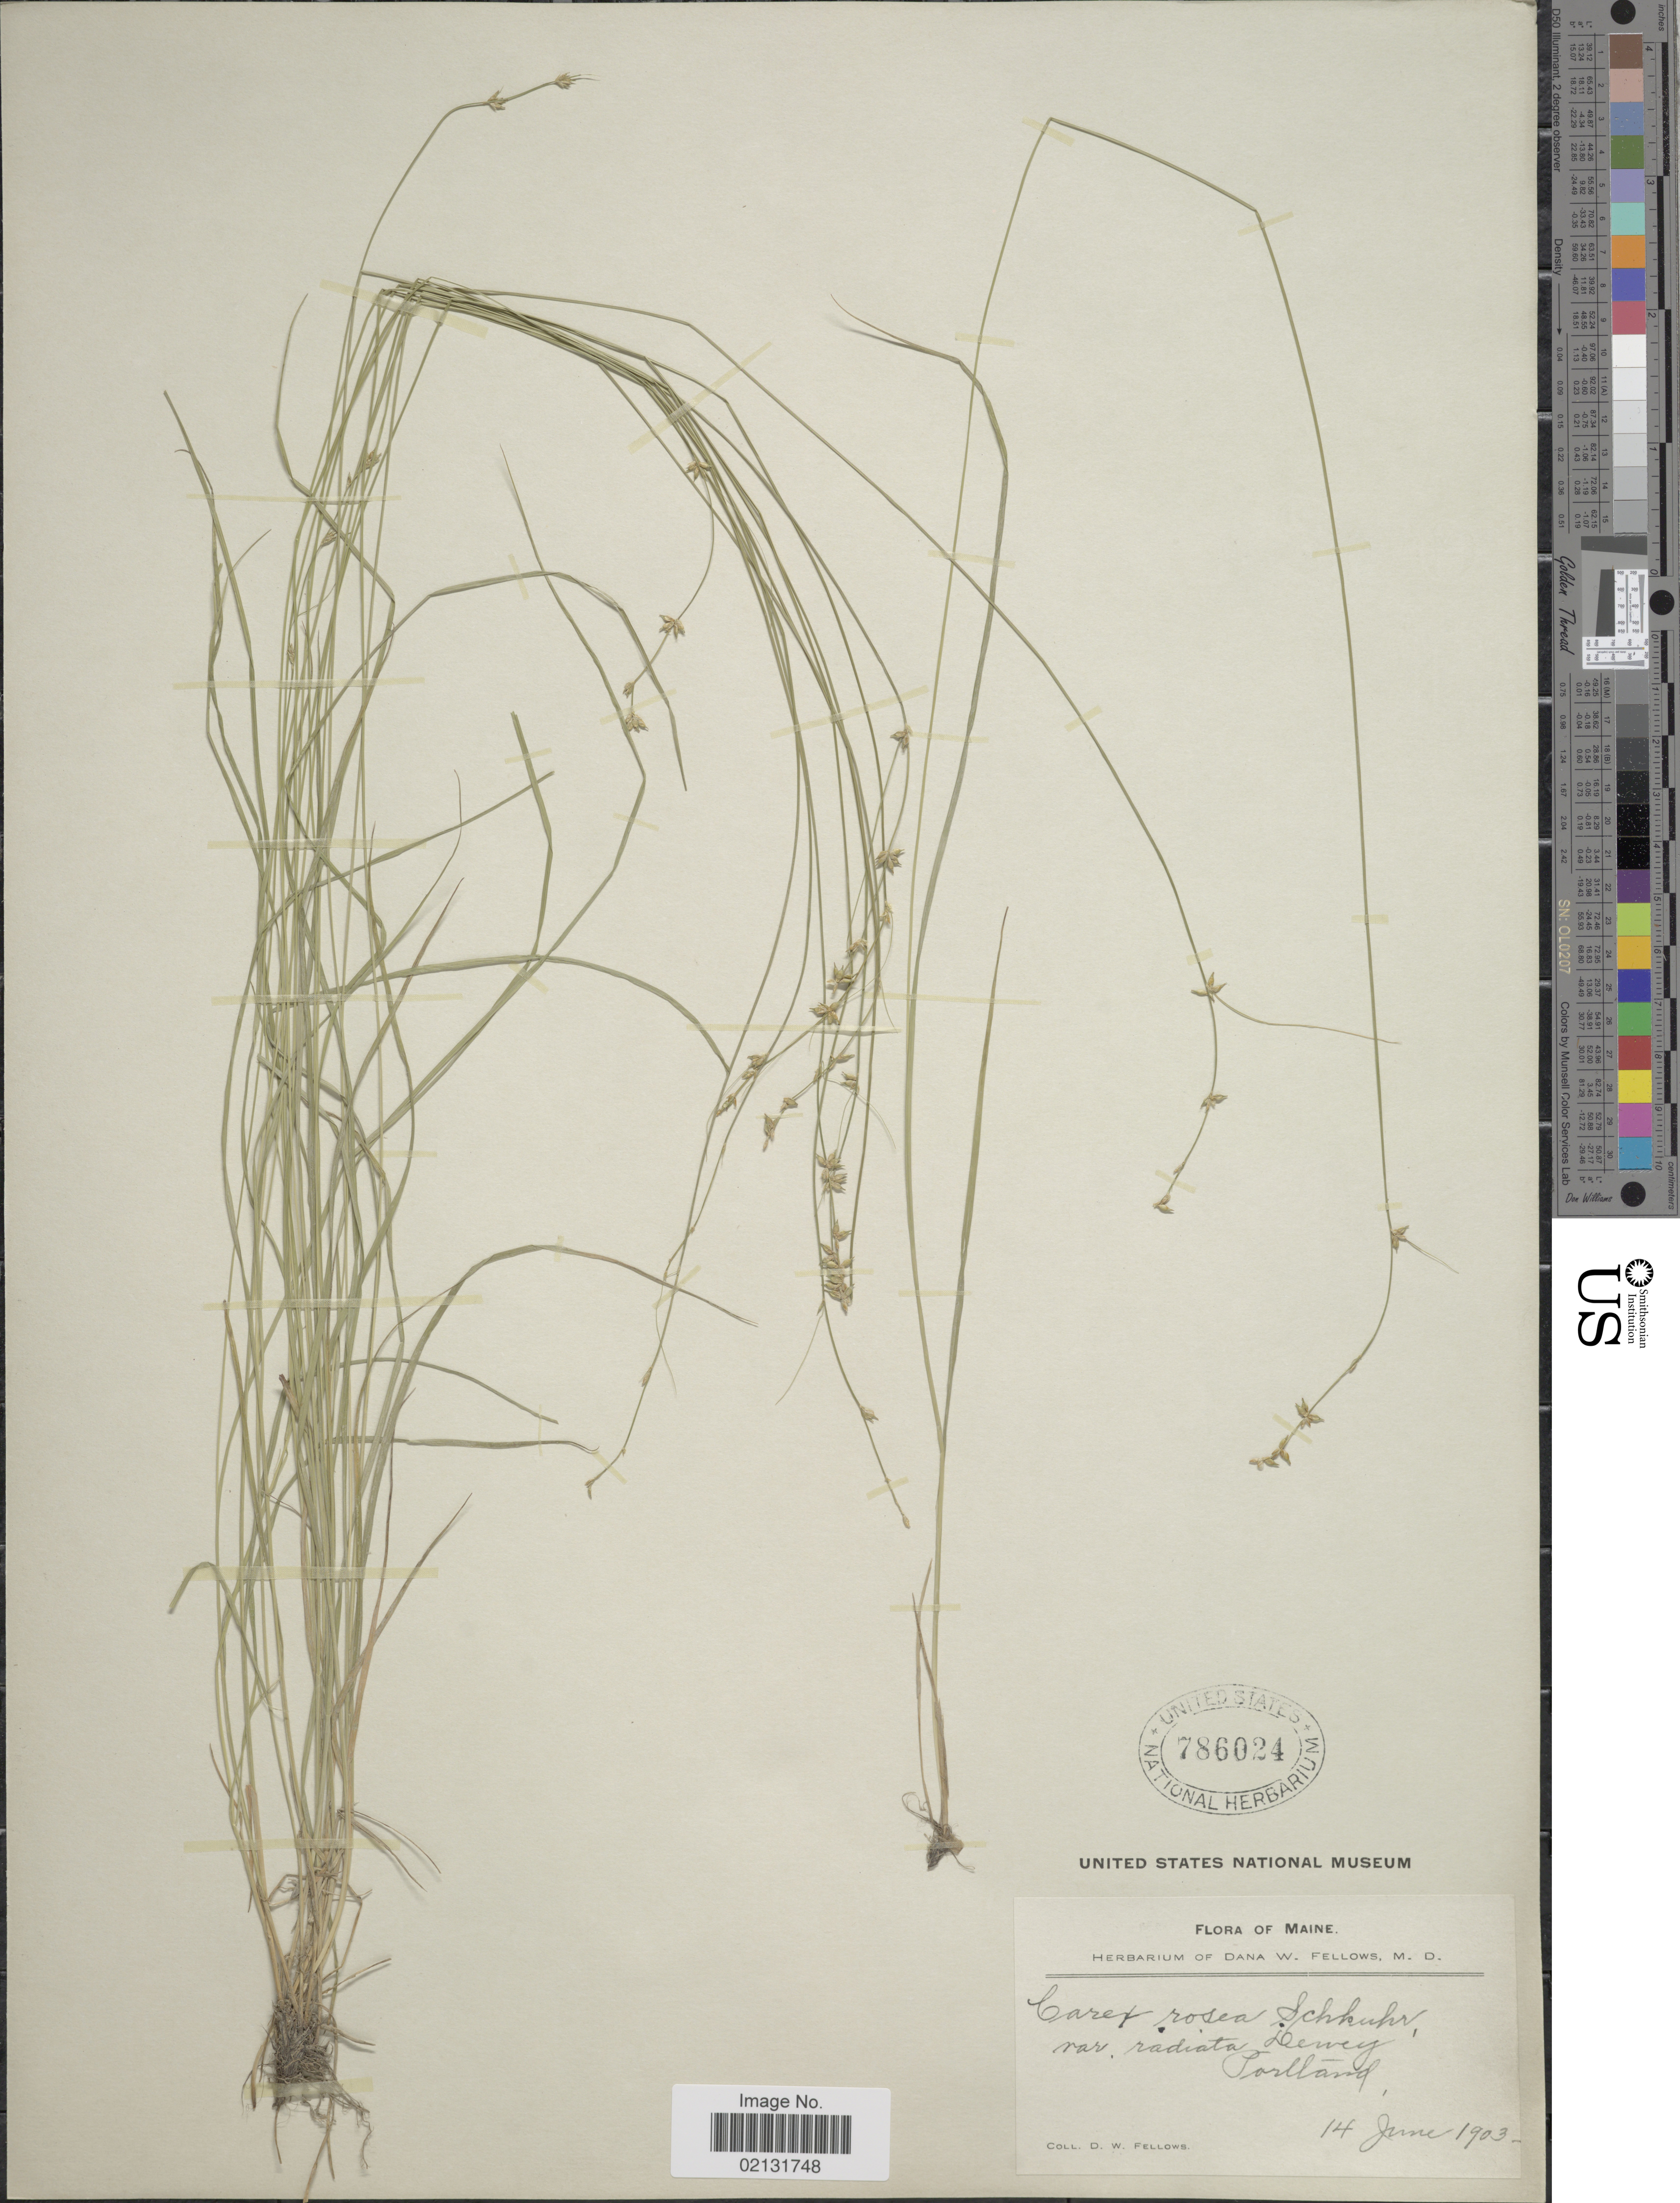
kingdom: Plantae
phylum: Tracheophyta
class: Liliopsida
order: Poales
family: Cyperaceae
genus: Carex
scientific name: Carex rosea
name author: Willd.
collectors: D. W. Fellows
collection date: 1903-06-14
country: United States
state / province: Maine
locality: Portland.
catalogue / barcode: US 786024